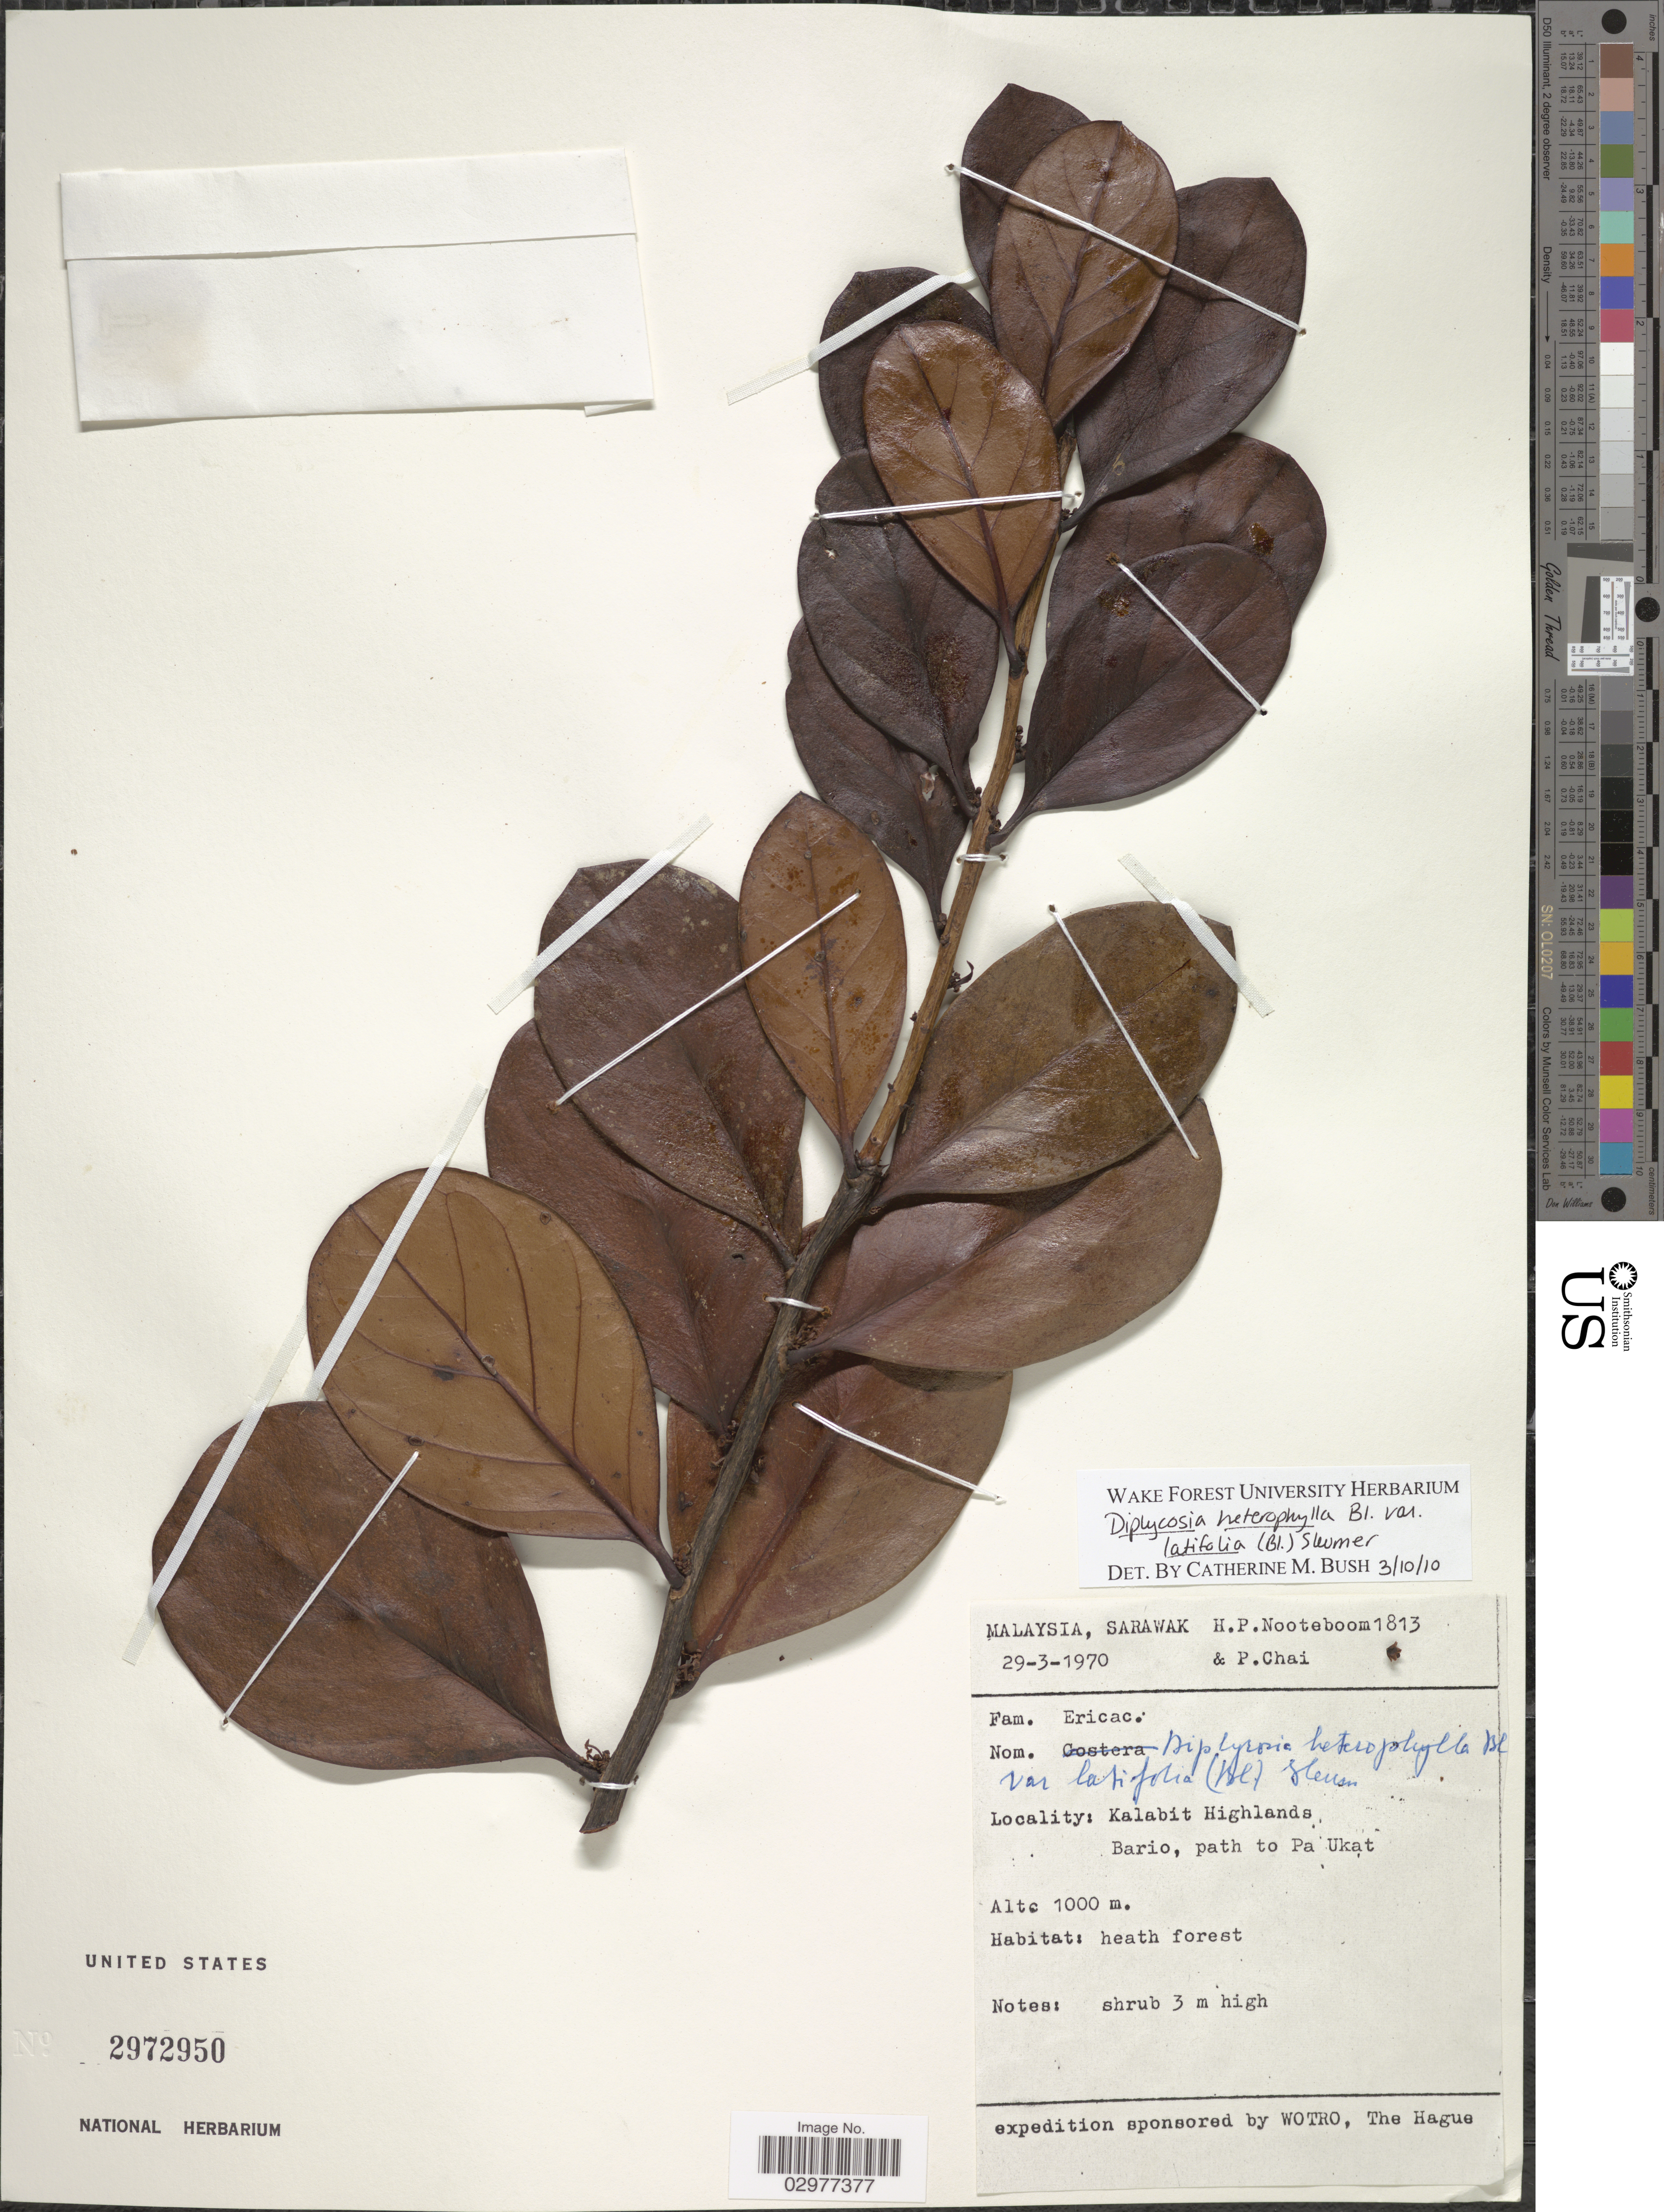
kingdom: Plantae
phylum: Tracheophyta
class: Magnoliopsida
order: Ericales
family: Ericaceae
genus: Diplycosia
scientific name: Diplycosia heterophylla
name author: Blume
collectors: H. P. Nooteboom & P. Chai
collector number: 1813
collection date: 1970-03-29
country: Malaysia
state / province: Sarawak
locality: Kalabit Highlands Bario, path to Pa Ukat.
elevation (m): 1000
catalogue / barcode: US 2972950